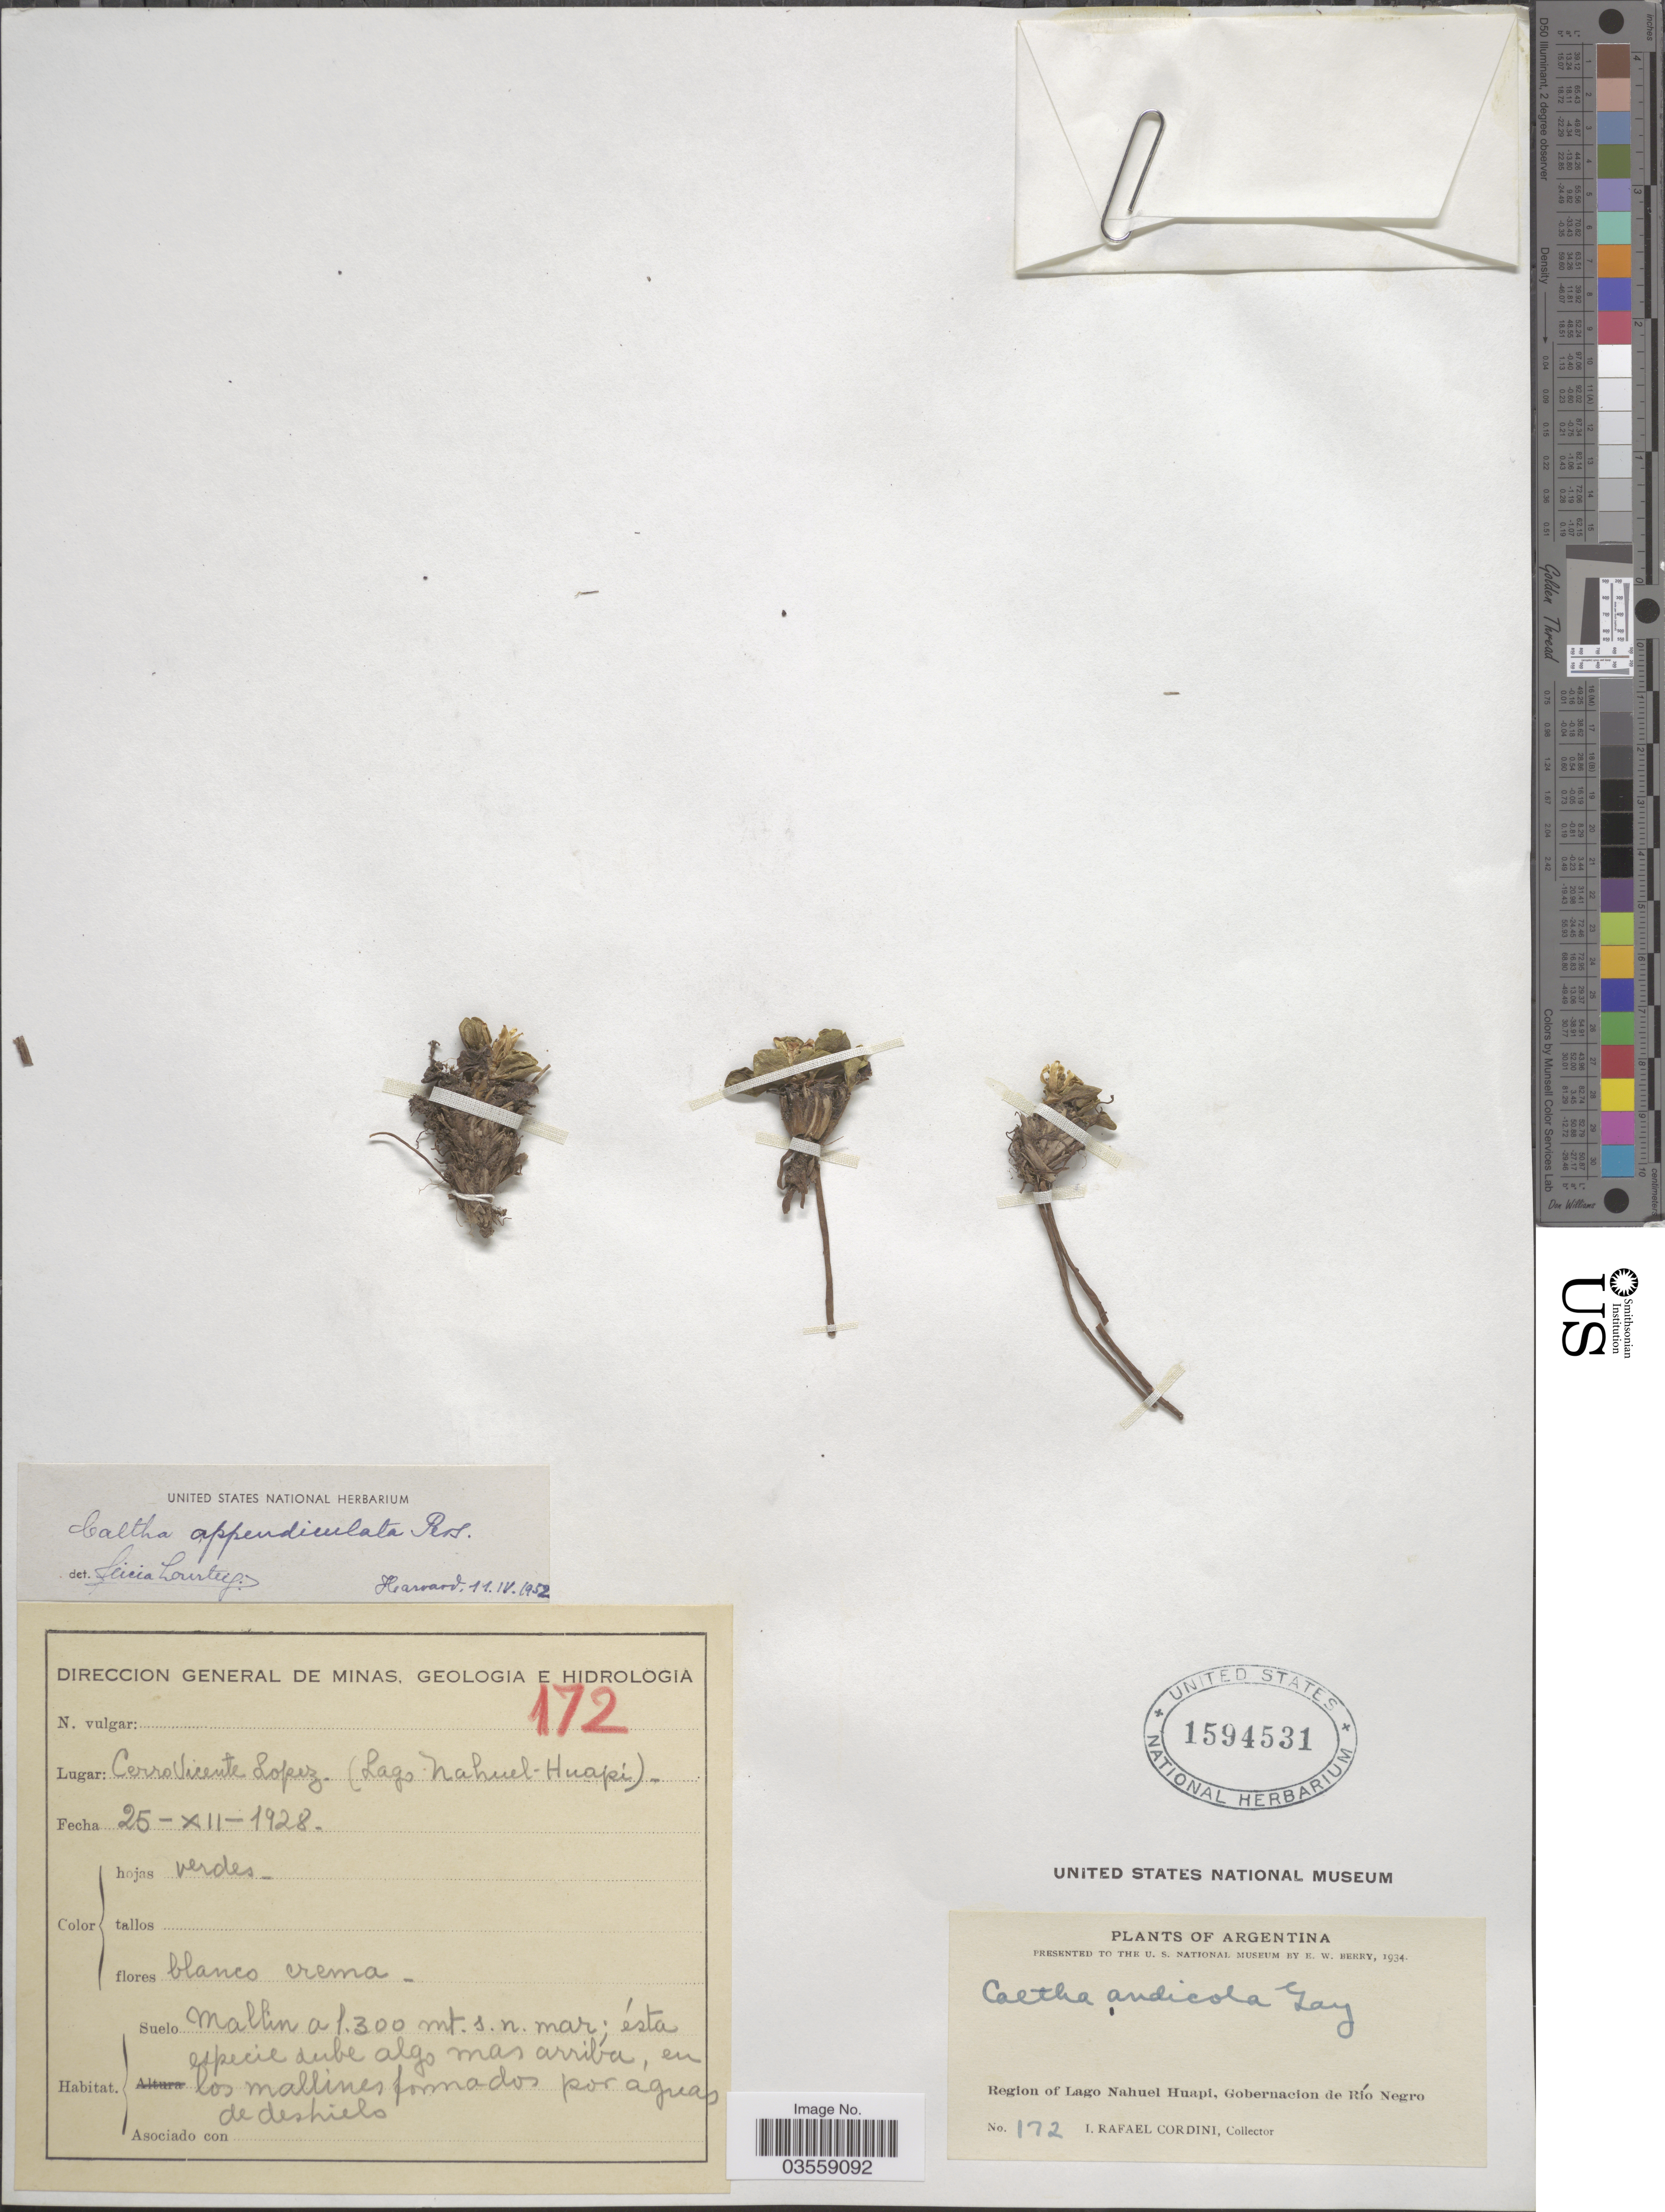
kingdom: Plantae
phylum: Tracheophyta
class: Magnoliopsida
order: Ranunculales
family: Ranunculaceae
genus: Caltha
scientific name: Caltha appendiculata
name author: Pers.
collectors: I. Cordini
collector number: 172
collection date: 1928-12-25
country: Argentina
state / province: Rio Negro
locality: Region of Lago Nahuel Huapi, Gobernacion de Río Negro. Cerro Vicente Lopez. (Lago Nahuel-Huapi).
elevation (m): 300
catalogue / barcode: US 1594531